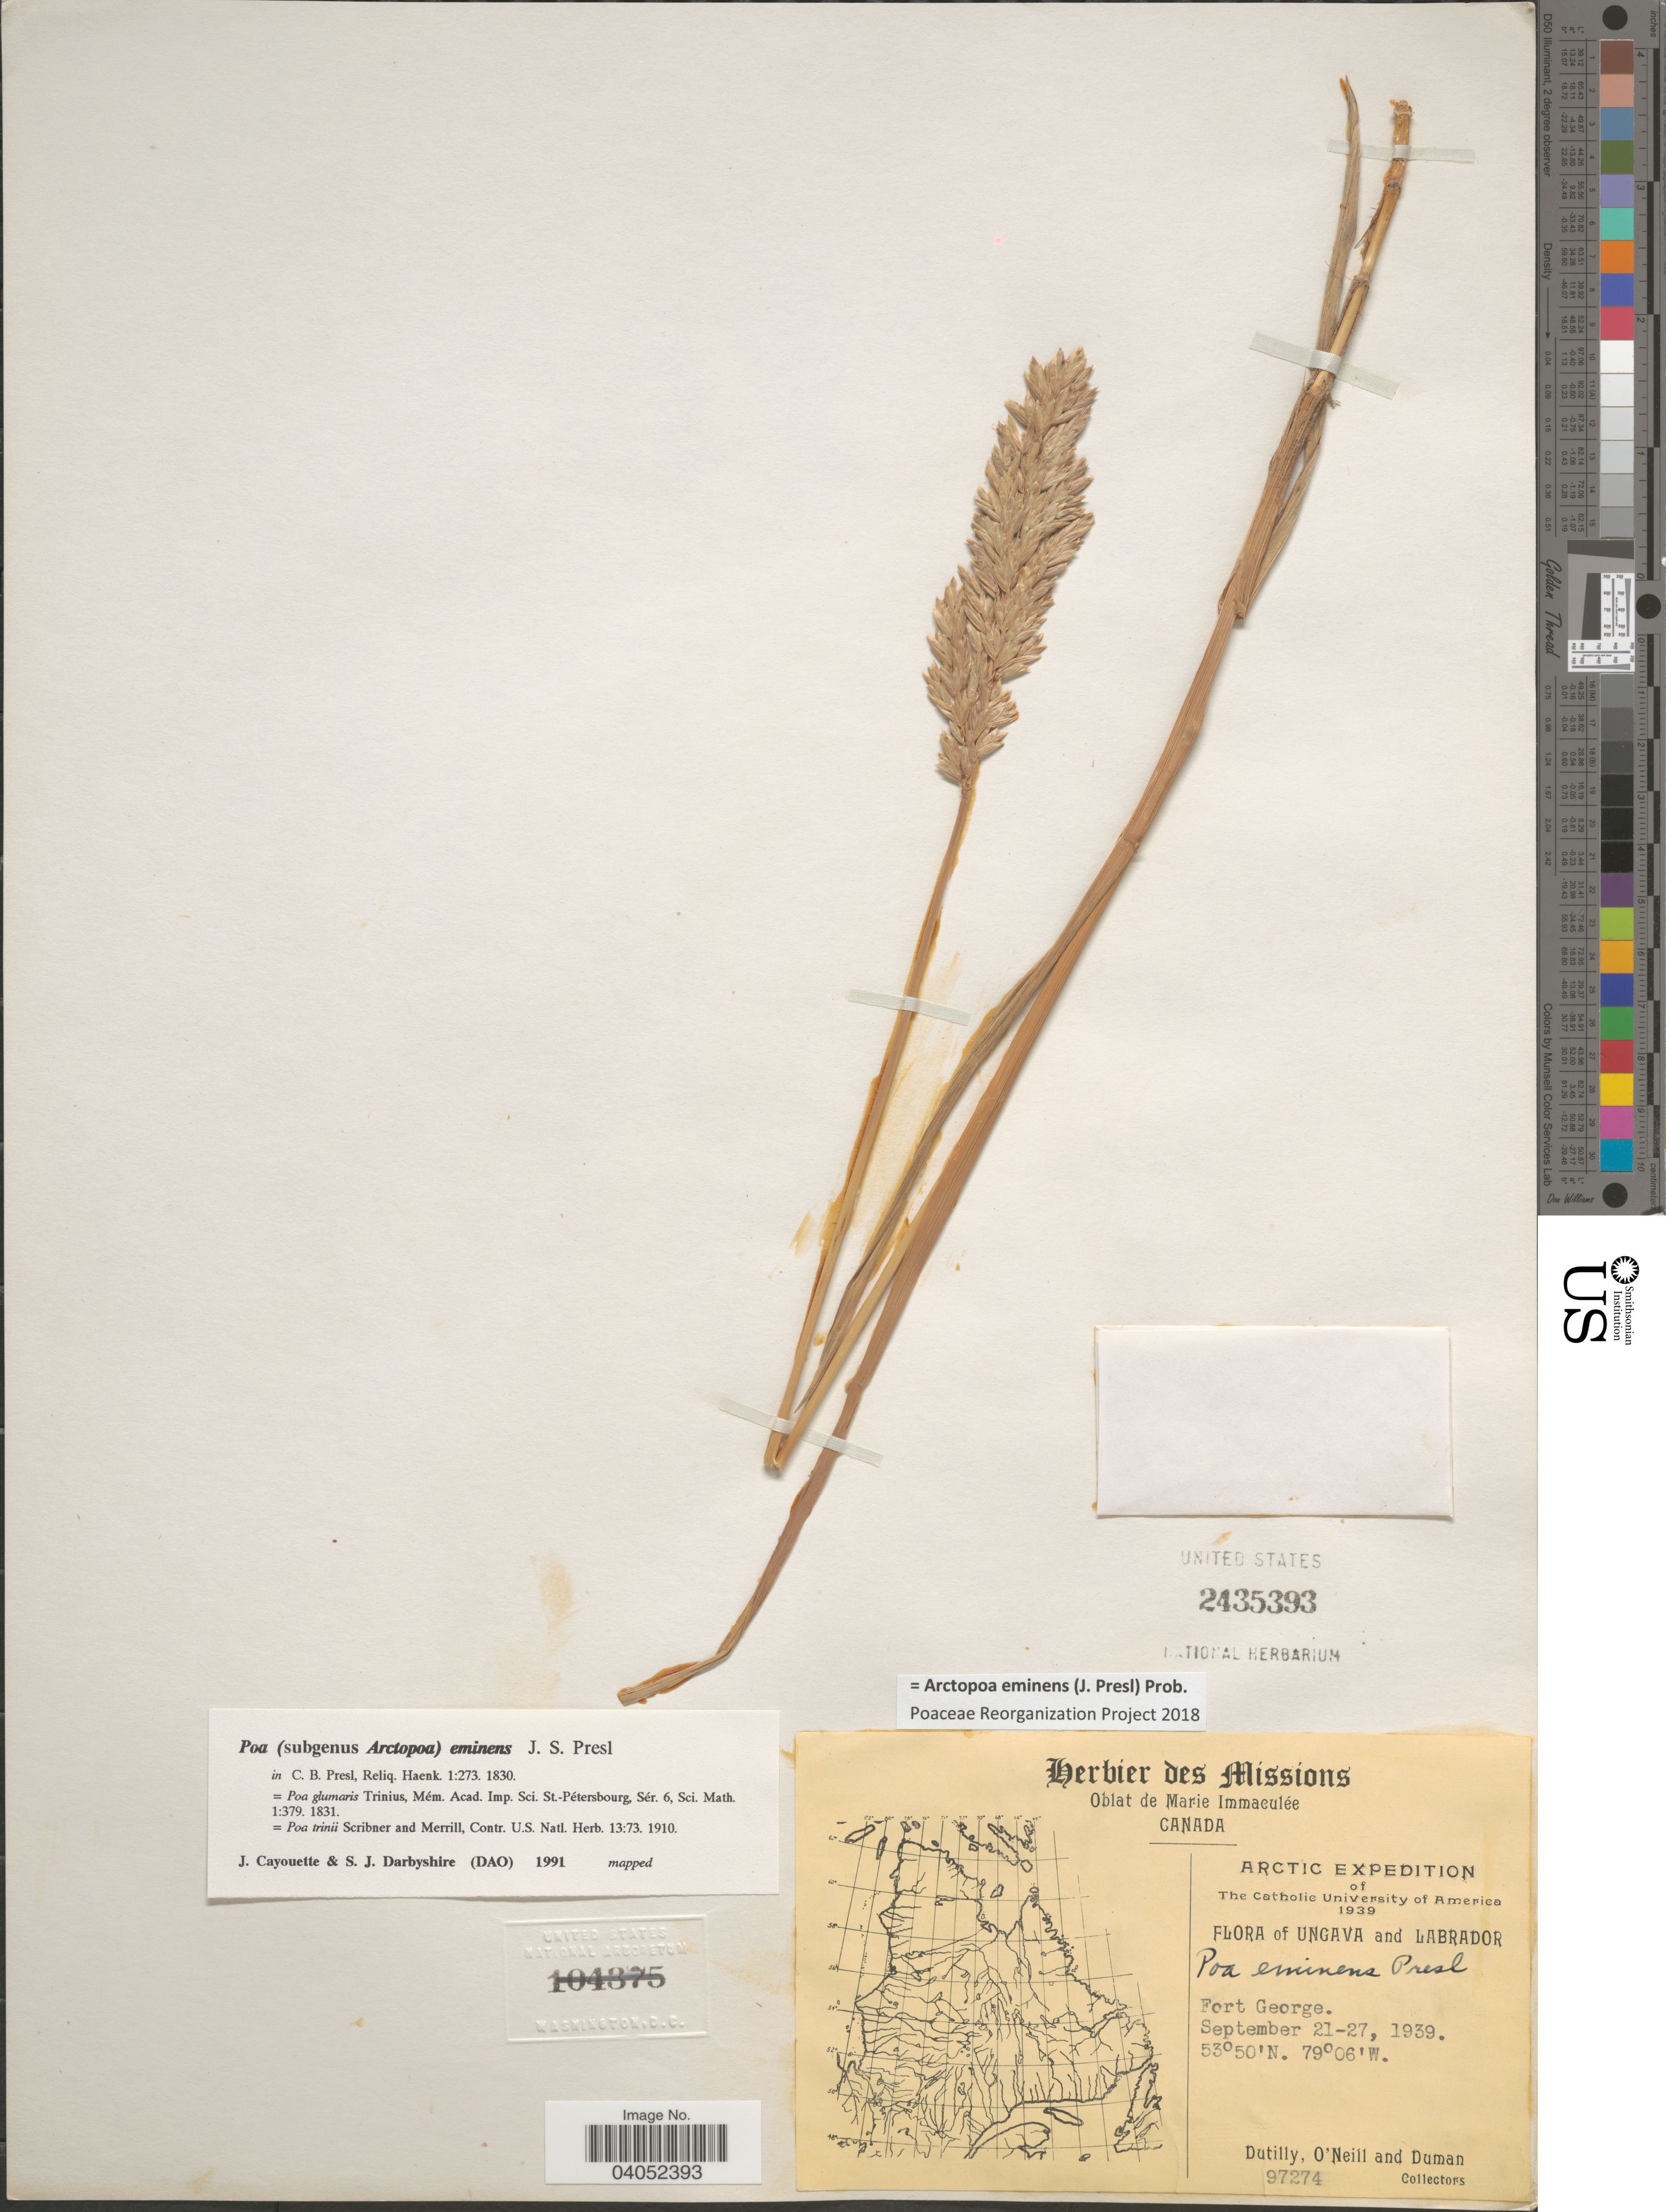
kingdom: Plantae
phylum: Tracheophyta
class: Liliopsida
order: Poales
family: Poaceae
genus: Arctopoa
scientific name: Arctopoa eminens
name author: (J. Presl) Prob.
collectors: -. Dutilly, O' Neill & -. Duman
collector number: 97274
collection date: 1939-09-21/1939-09-27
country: Canada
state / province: Newfoundland and Labrador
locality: Ungava and Labrador. Fort George.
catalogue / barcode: US 2435393